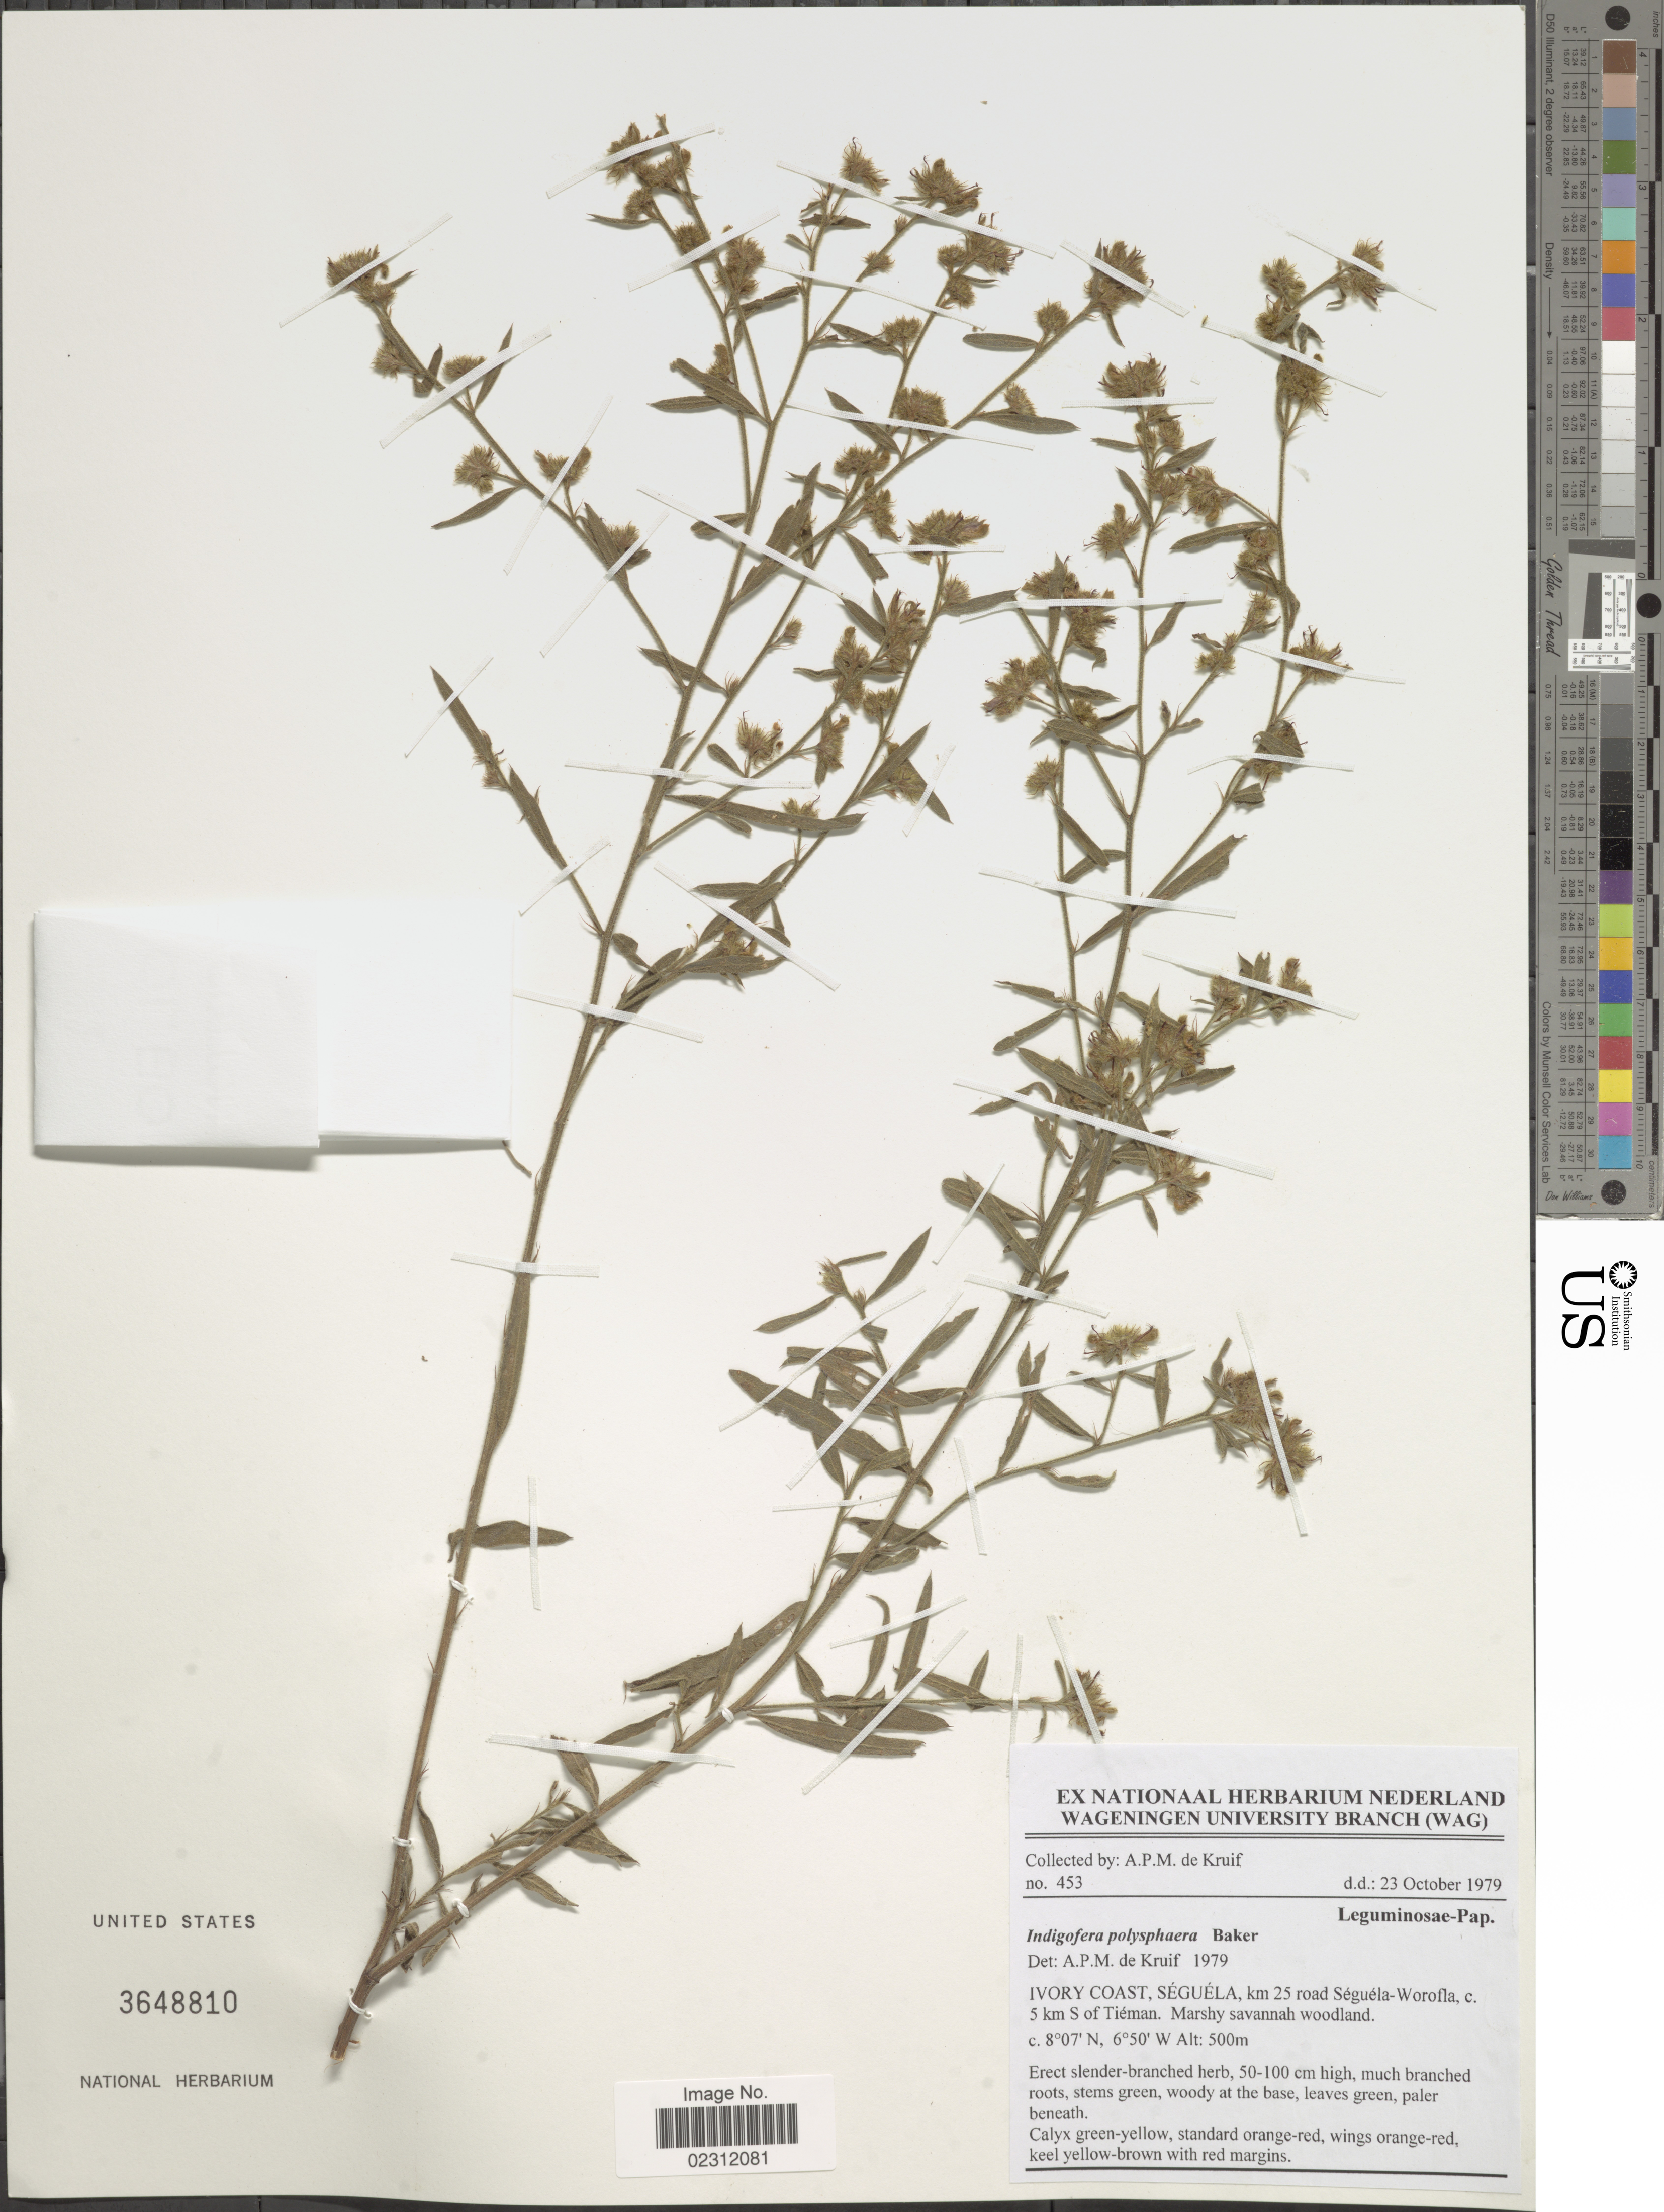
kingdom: Plantae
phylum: Tracheophyta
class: Magnoliopsida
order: Fabales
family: Fabaceae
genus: Indigofera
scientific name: Indigofera polysphaera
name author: Baker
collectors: A. P. de Kruif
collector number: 453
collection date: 1979-10-23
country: Ivory Coast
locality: Seguela, km 25 road Seguela-Worofla, c. 5 km S of Tieman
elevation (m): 500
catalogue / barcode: US 3648810